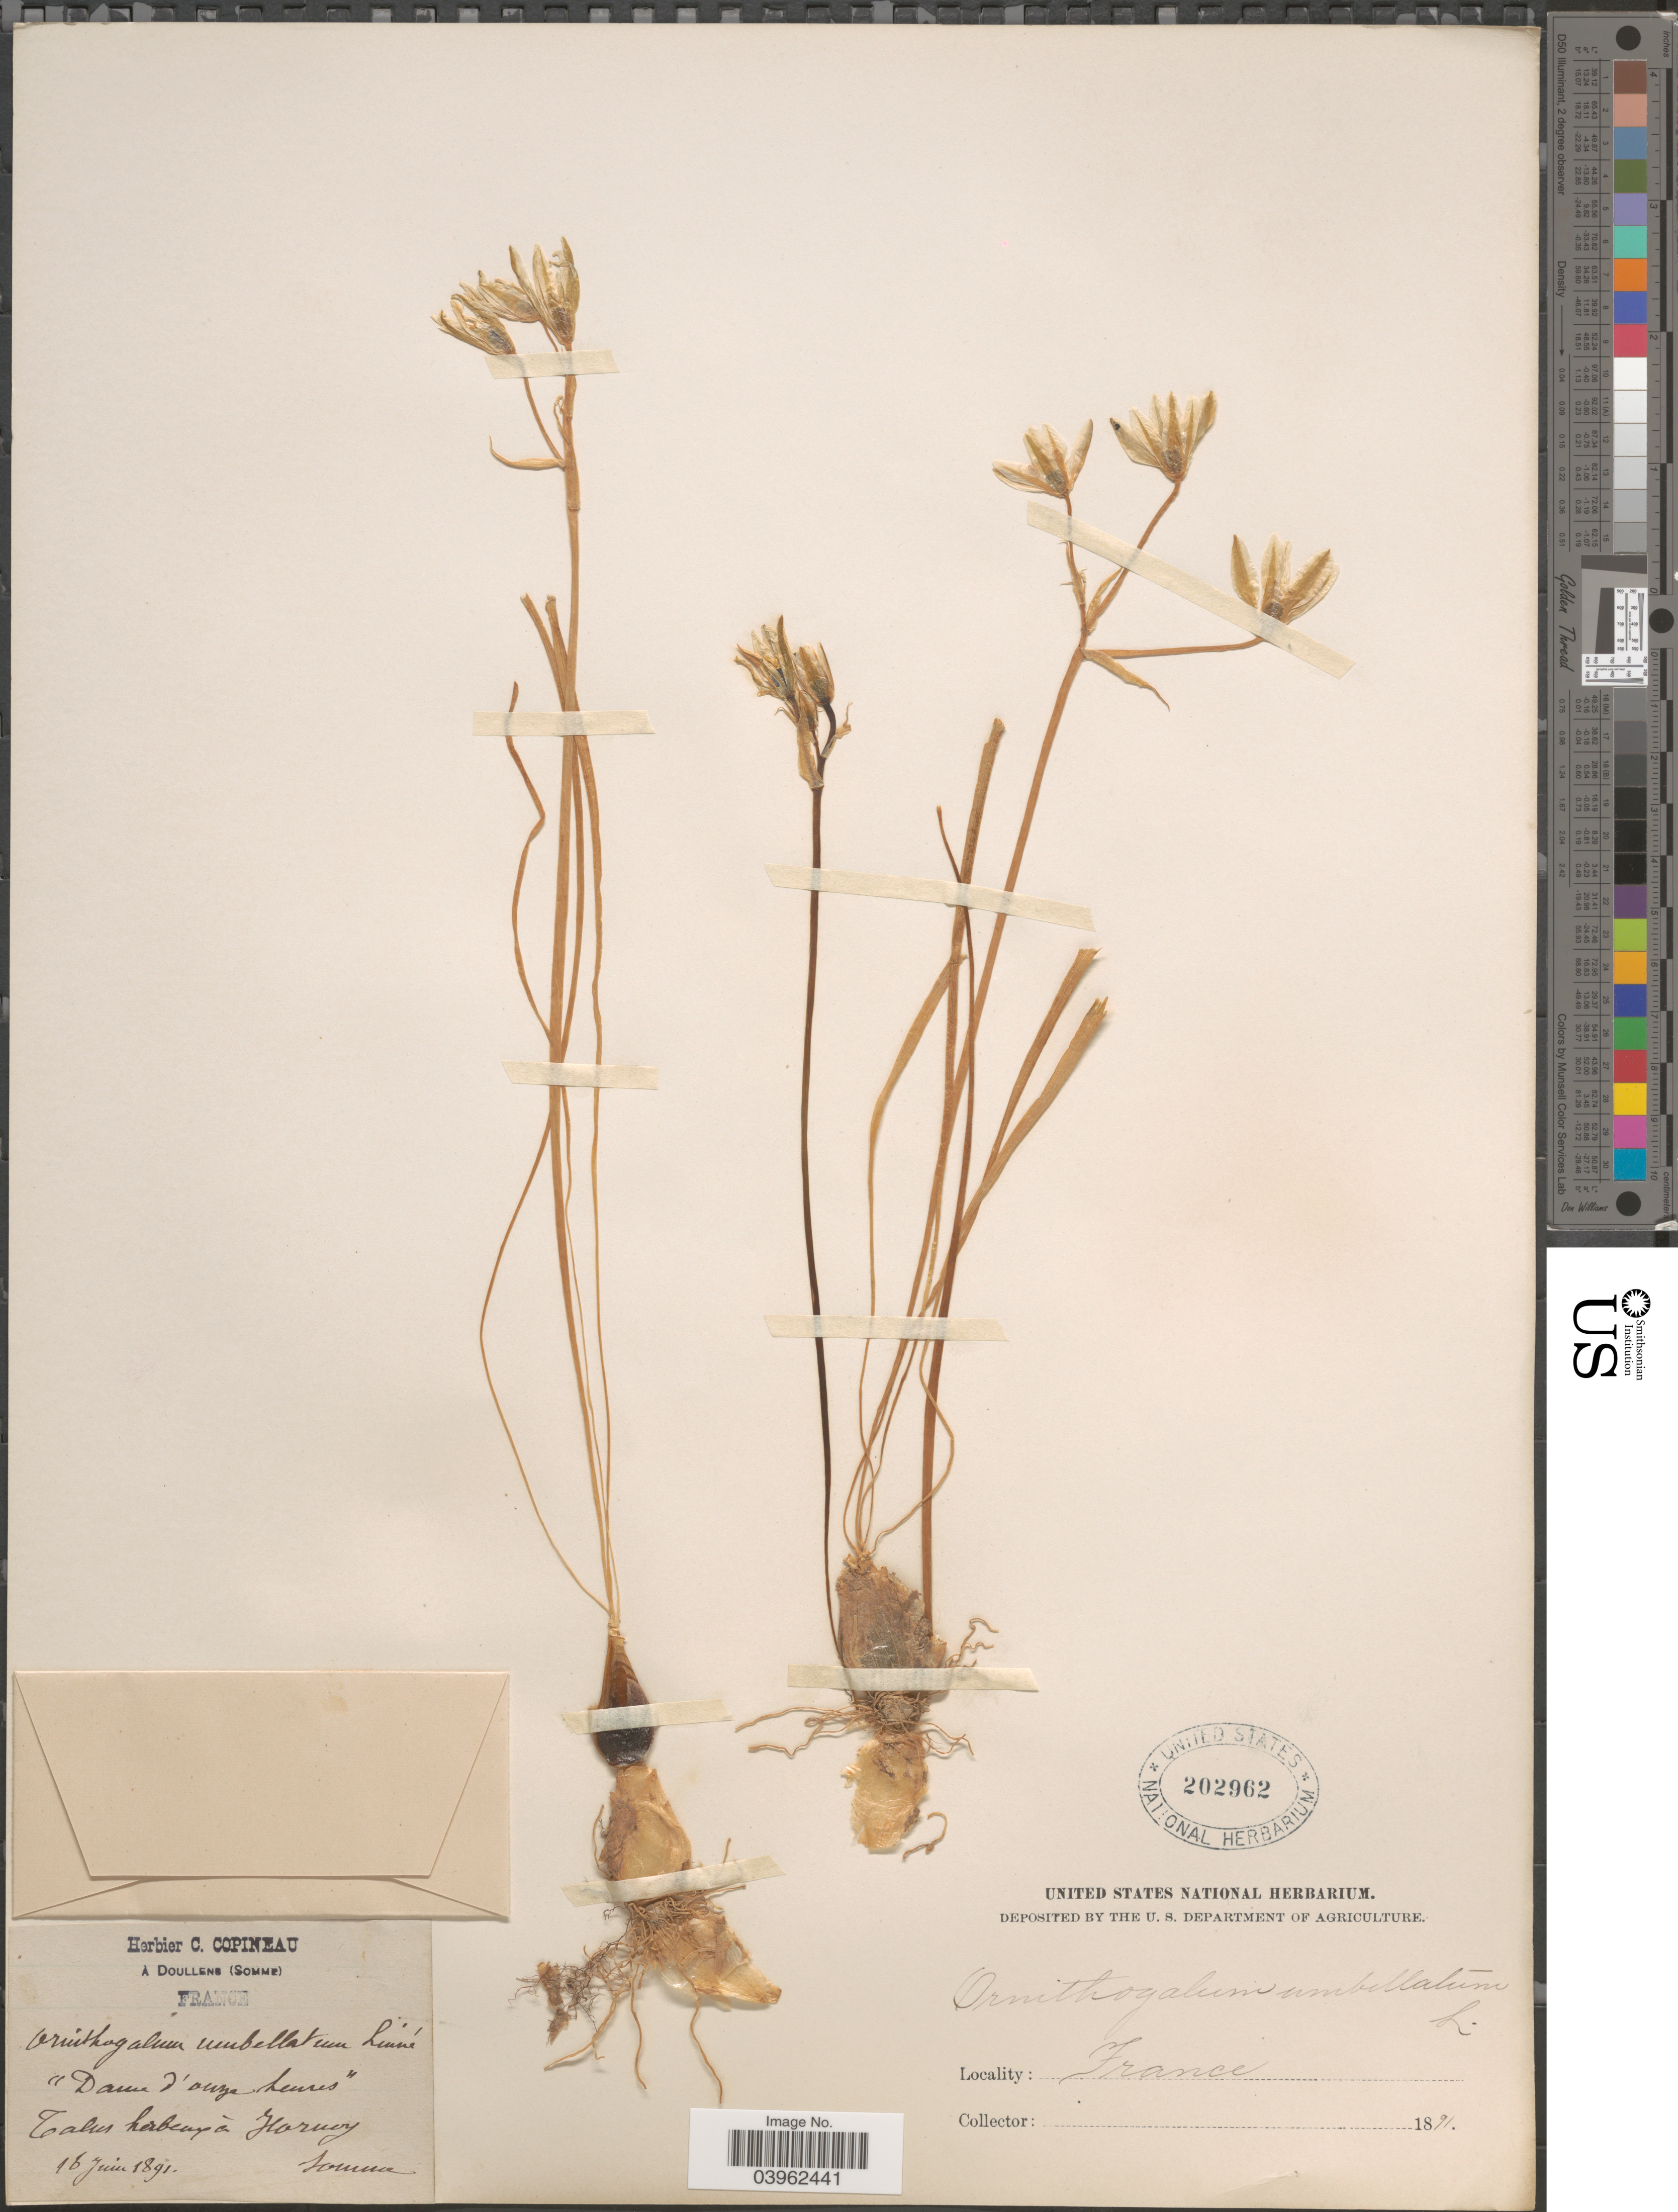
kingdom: Plantae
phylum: Tracheophyta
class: Liliopsida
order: Asparagales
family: Asparagaceae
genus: Ornithogalum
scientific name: Ornithogalum umbellatum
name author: L.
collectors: ex herb. C. Copineau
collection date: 1891-06-16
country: France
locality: Talus herbeux à Hornoy, Somme.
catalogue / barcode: US 202962